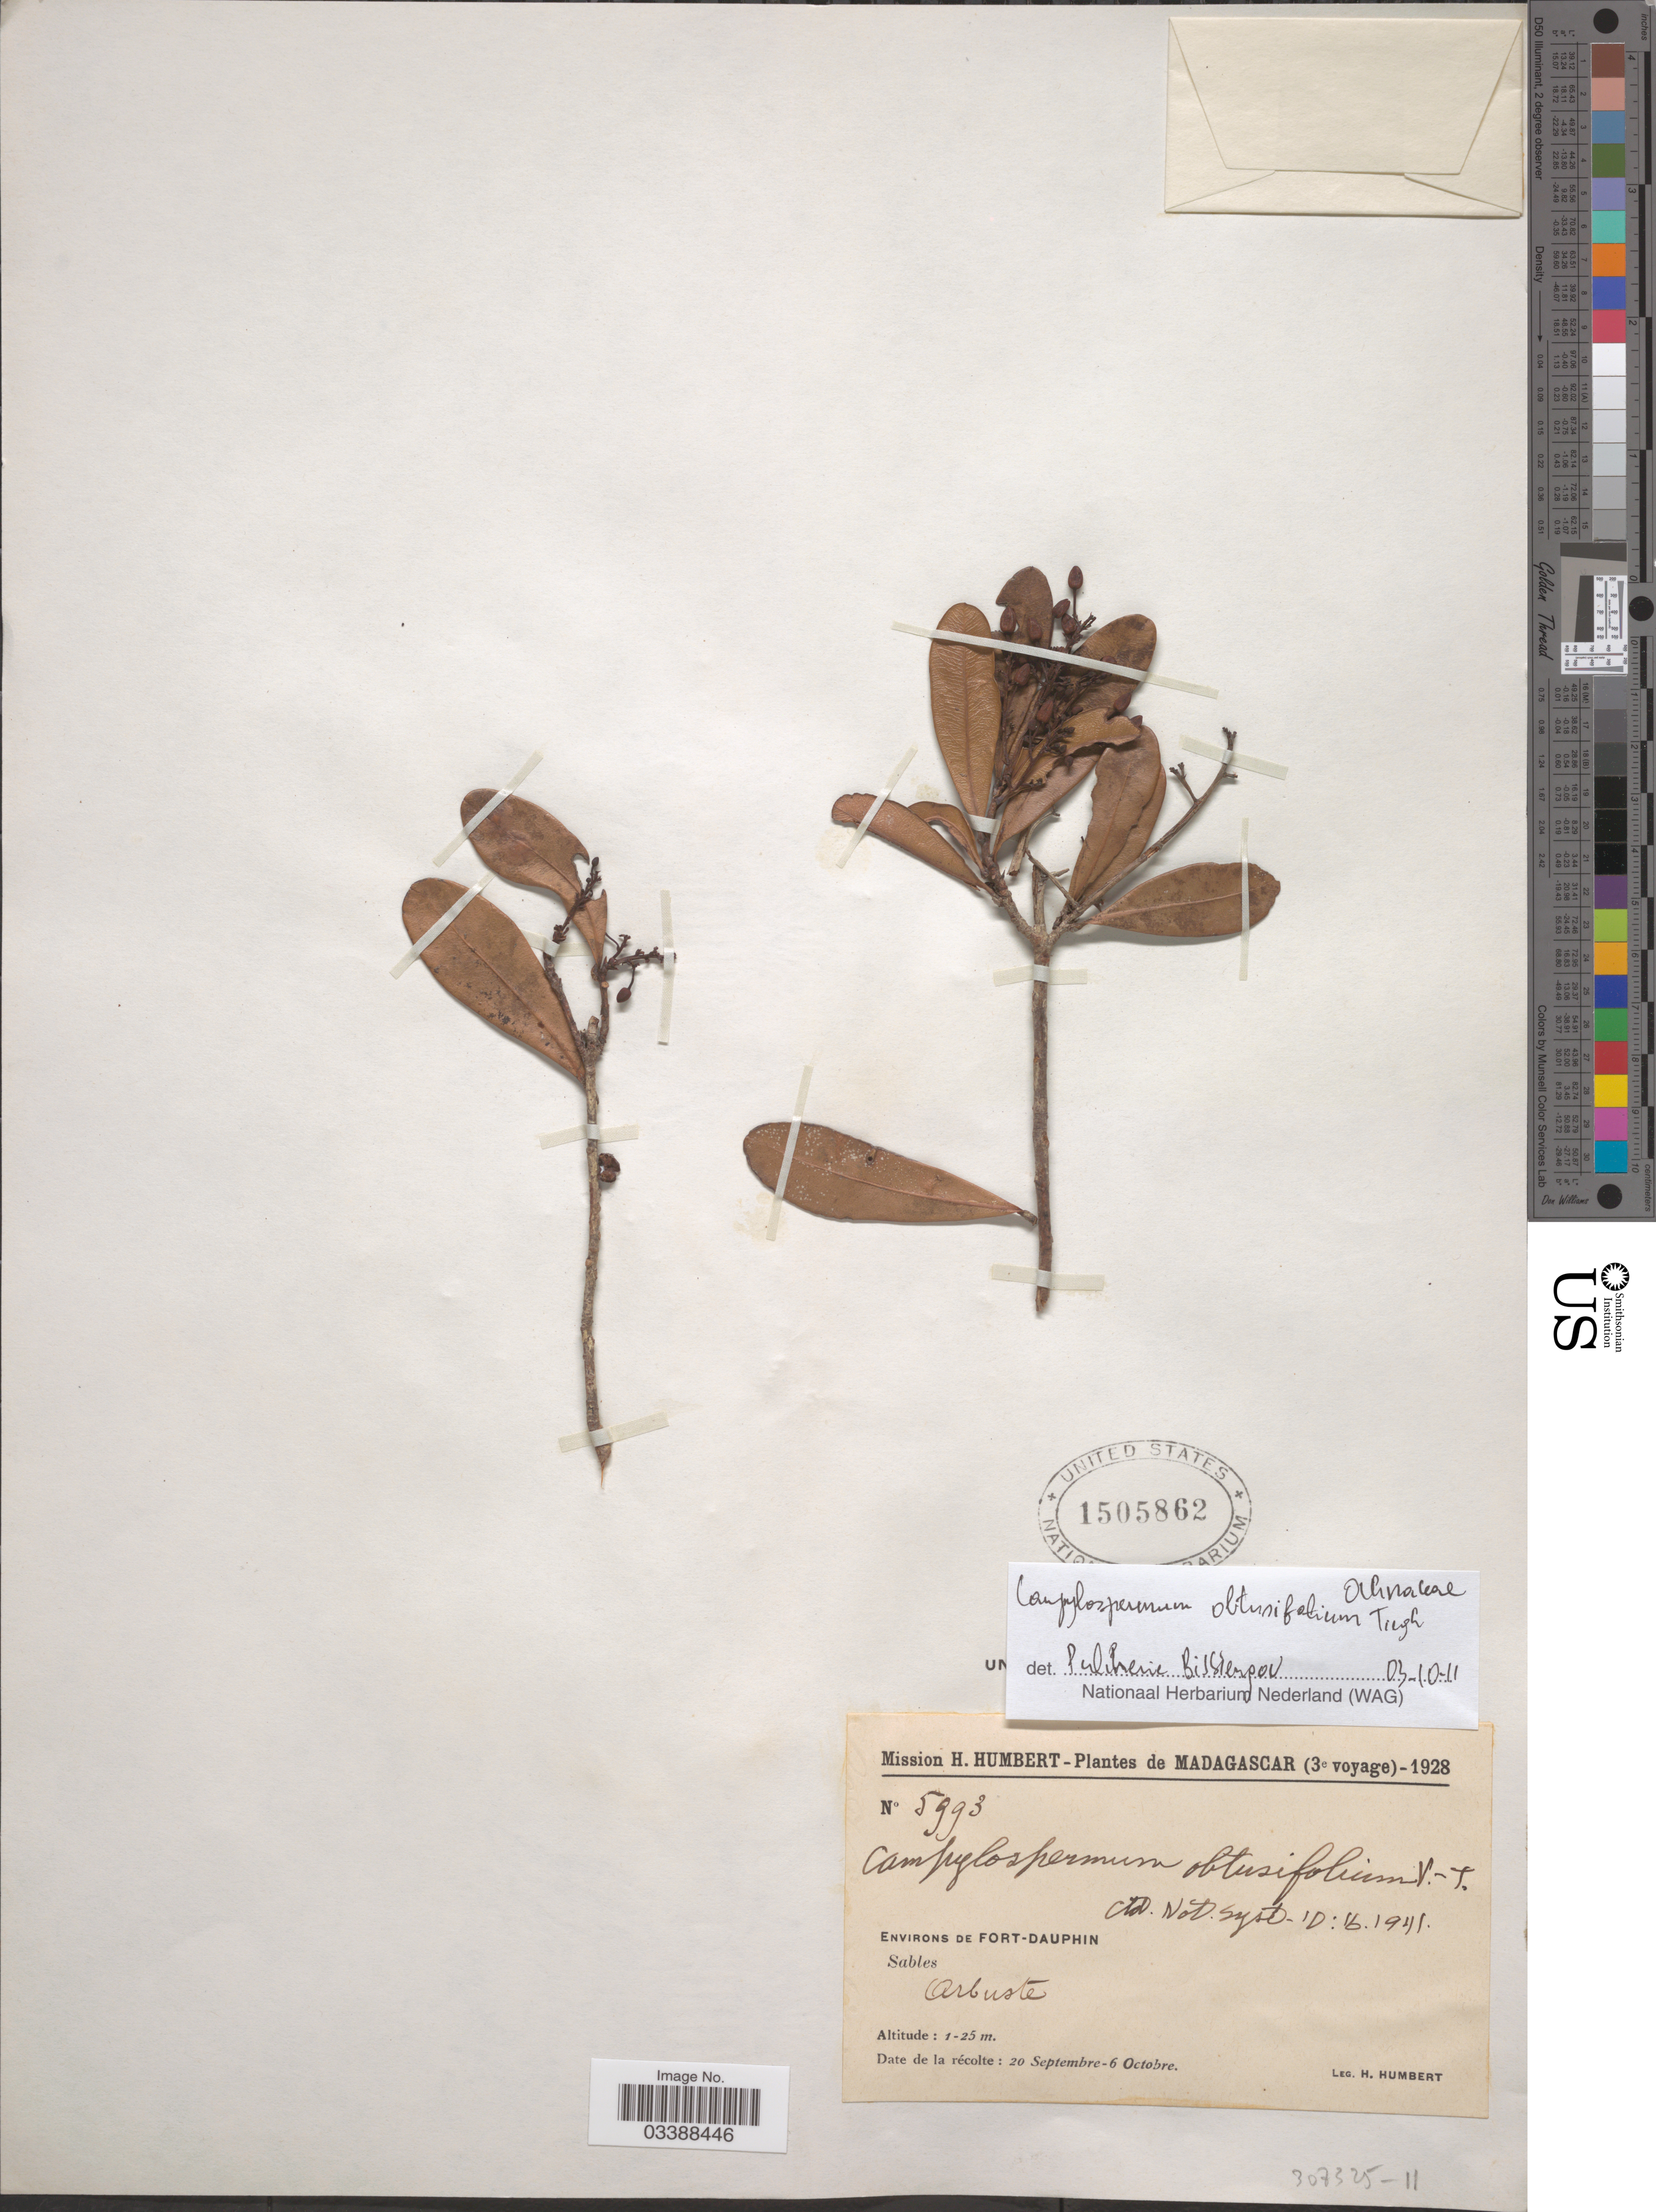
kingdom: Plantae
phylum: Tracheophyta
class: Magnoliopsida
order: Malpighiales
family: Ochnaceae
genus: Campylospermum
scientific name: Campylospermum obtusifolium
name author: (Lam.) Tiegh.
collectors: H. Humbert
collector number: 5993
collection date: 1928-09-20/1928-10-06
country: Madagascar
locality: Environs de Fort-Dauphin.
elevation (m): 1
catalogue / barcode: US 1505862